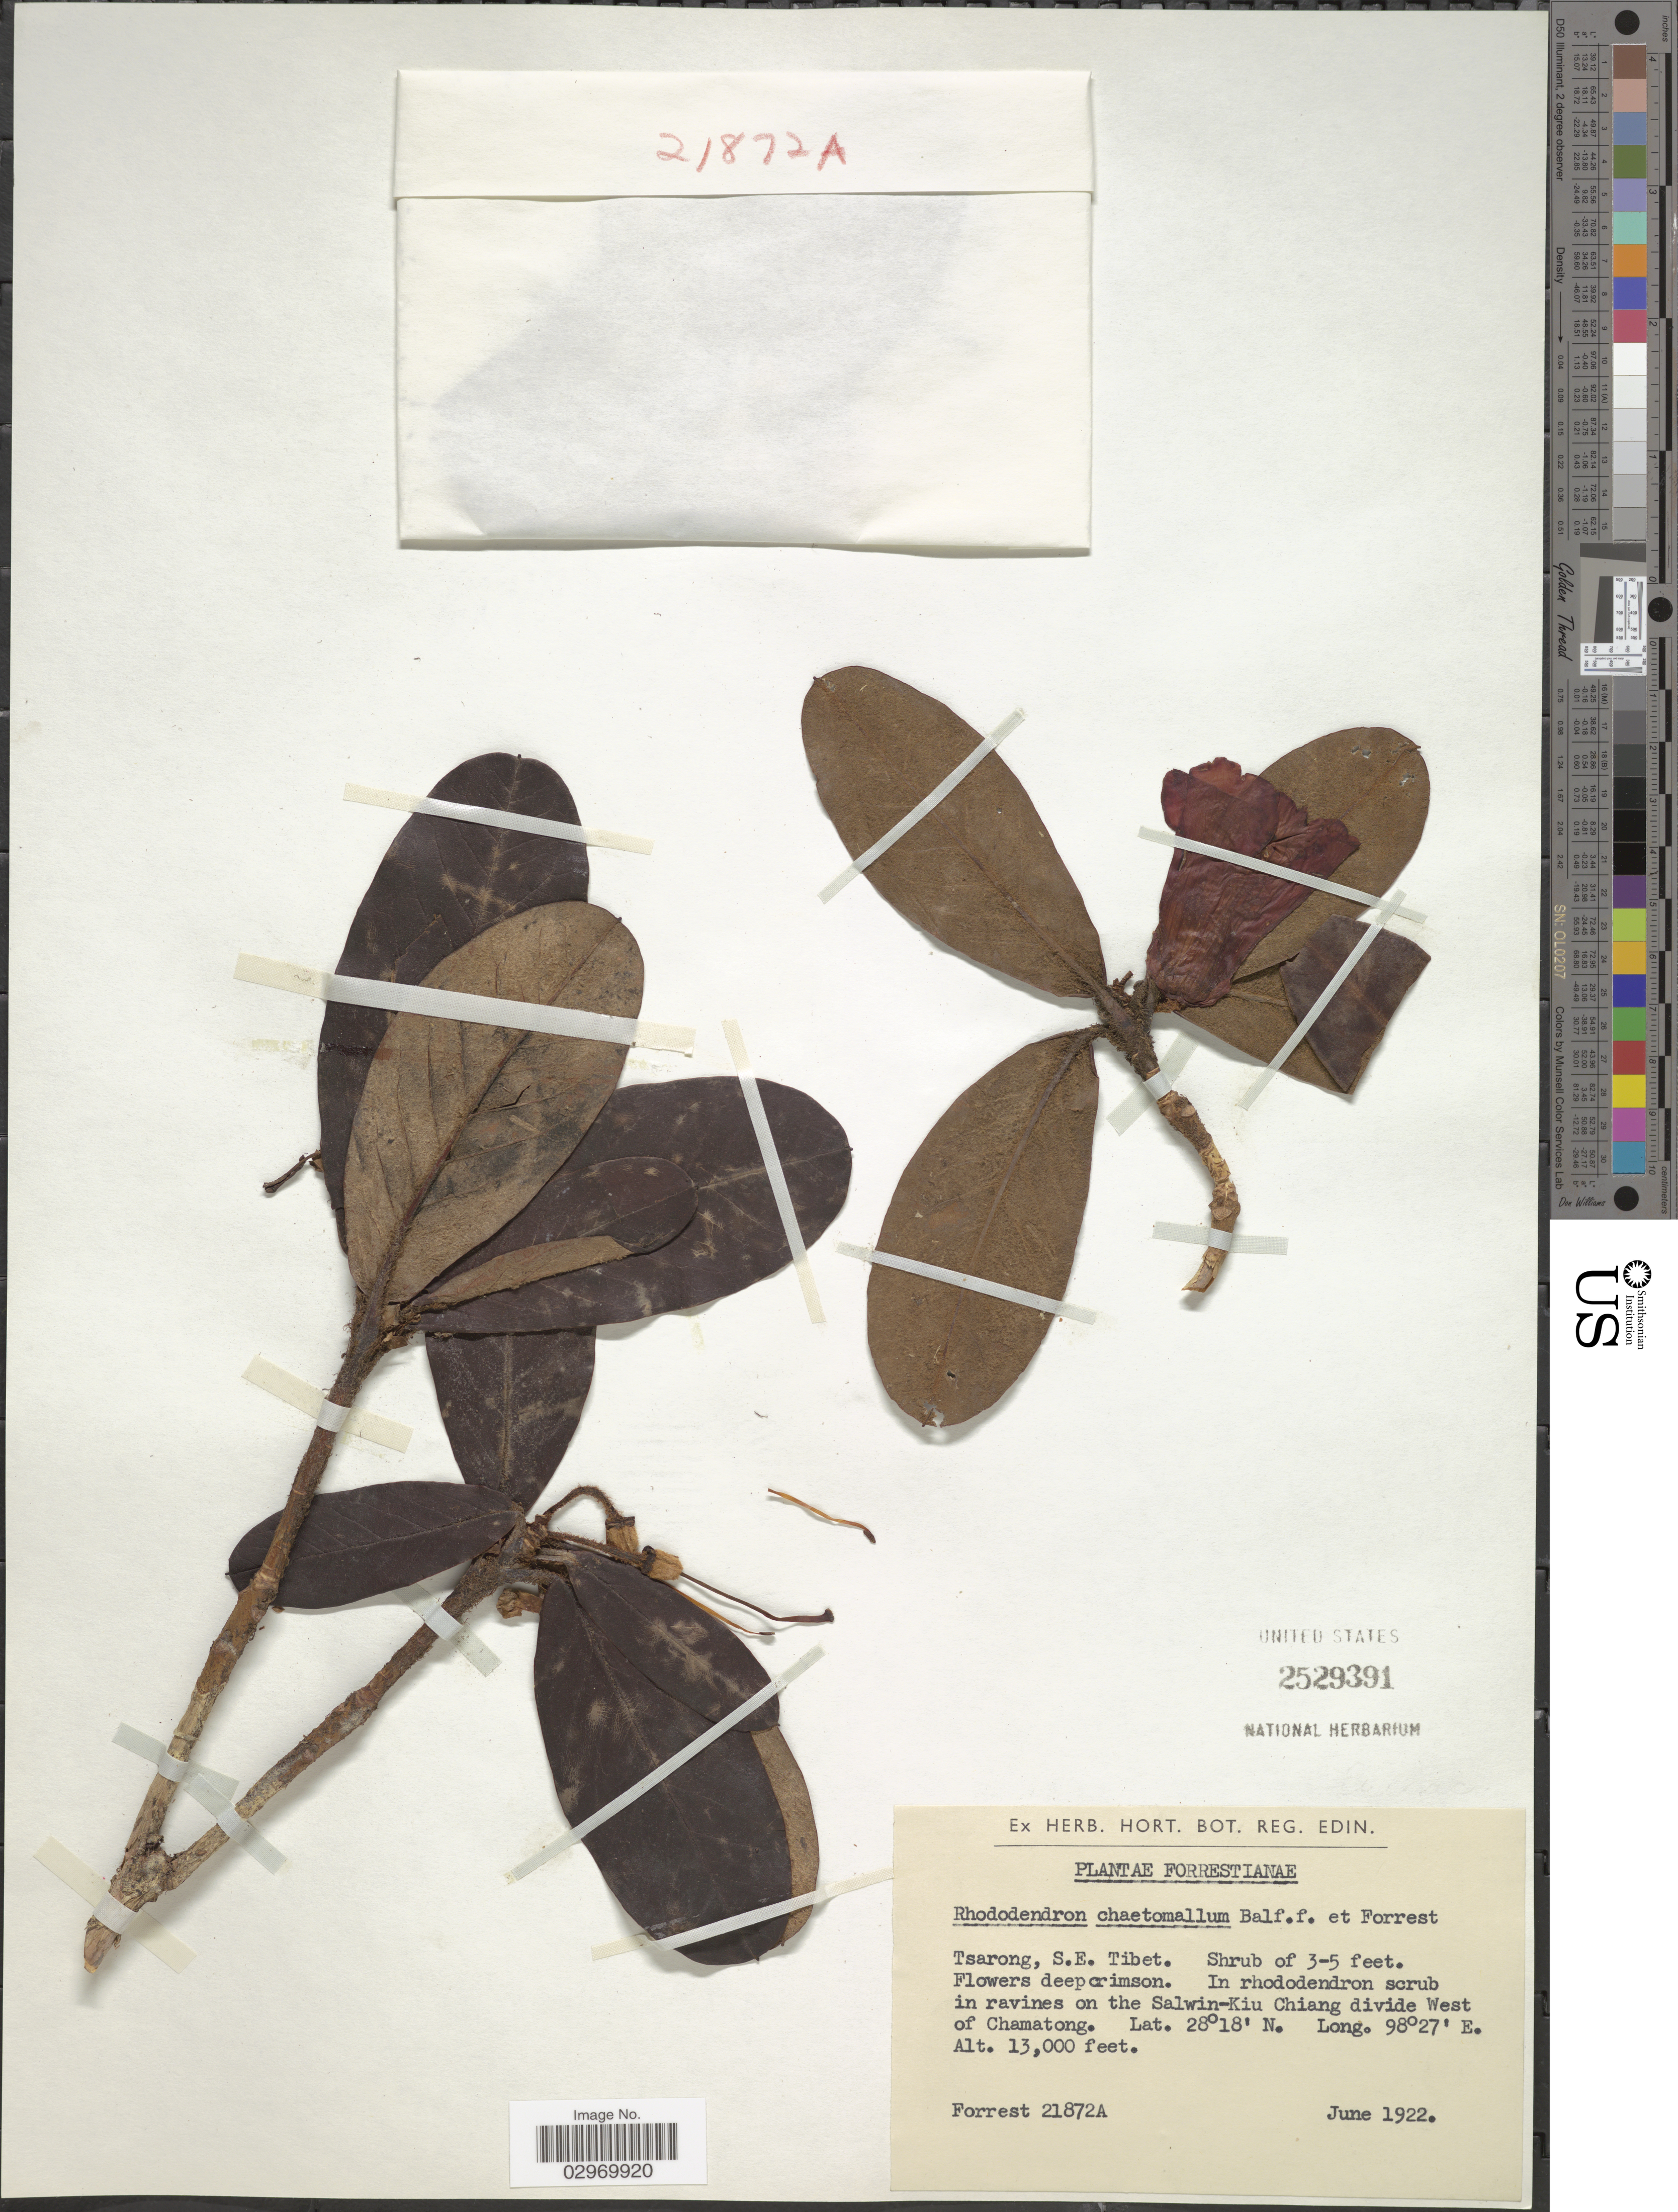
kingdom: Plantae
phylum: Tracheophyta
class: Magnoliopsida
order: Ericales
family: Ericaceae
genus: Rhododendron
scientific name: Rhododendron chaetomallum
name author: Balf. f. & Forrest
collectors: -. Forrest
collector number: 21872A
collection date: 1922-06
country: China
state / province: Xizang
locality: Tsarong, S.E. Tibet. In rhododendron scrub in ravines on the Salwin-Kiu Chiang divide West of Chamatong.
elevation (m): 3962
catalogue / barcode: US 2529391